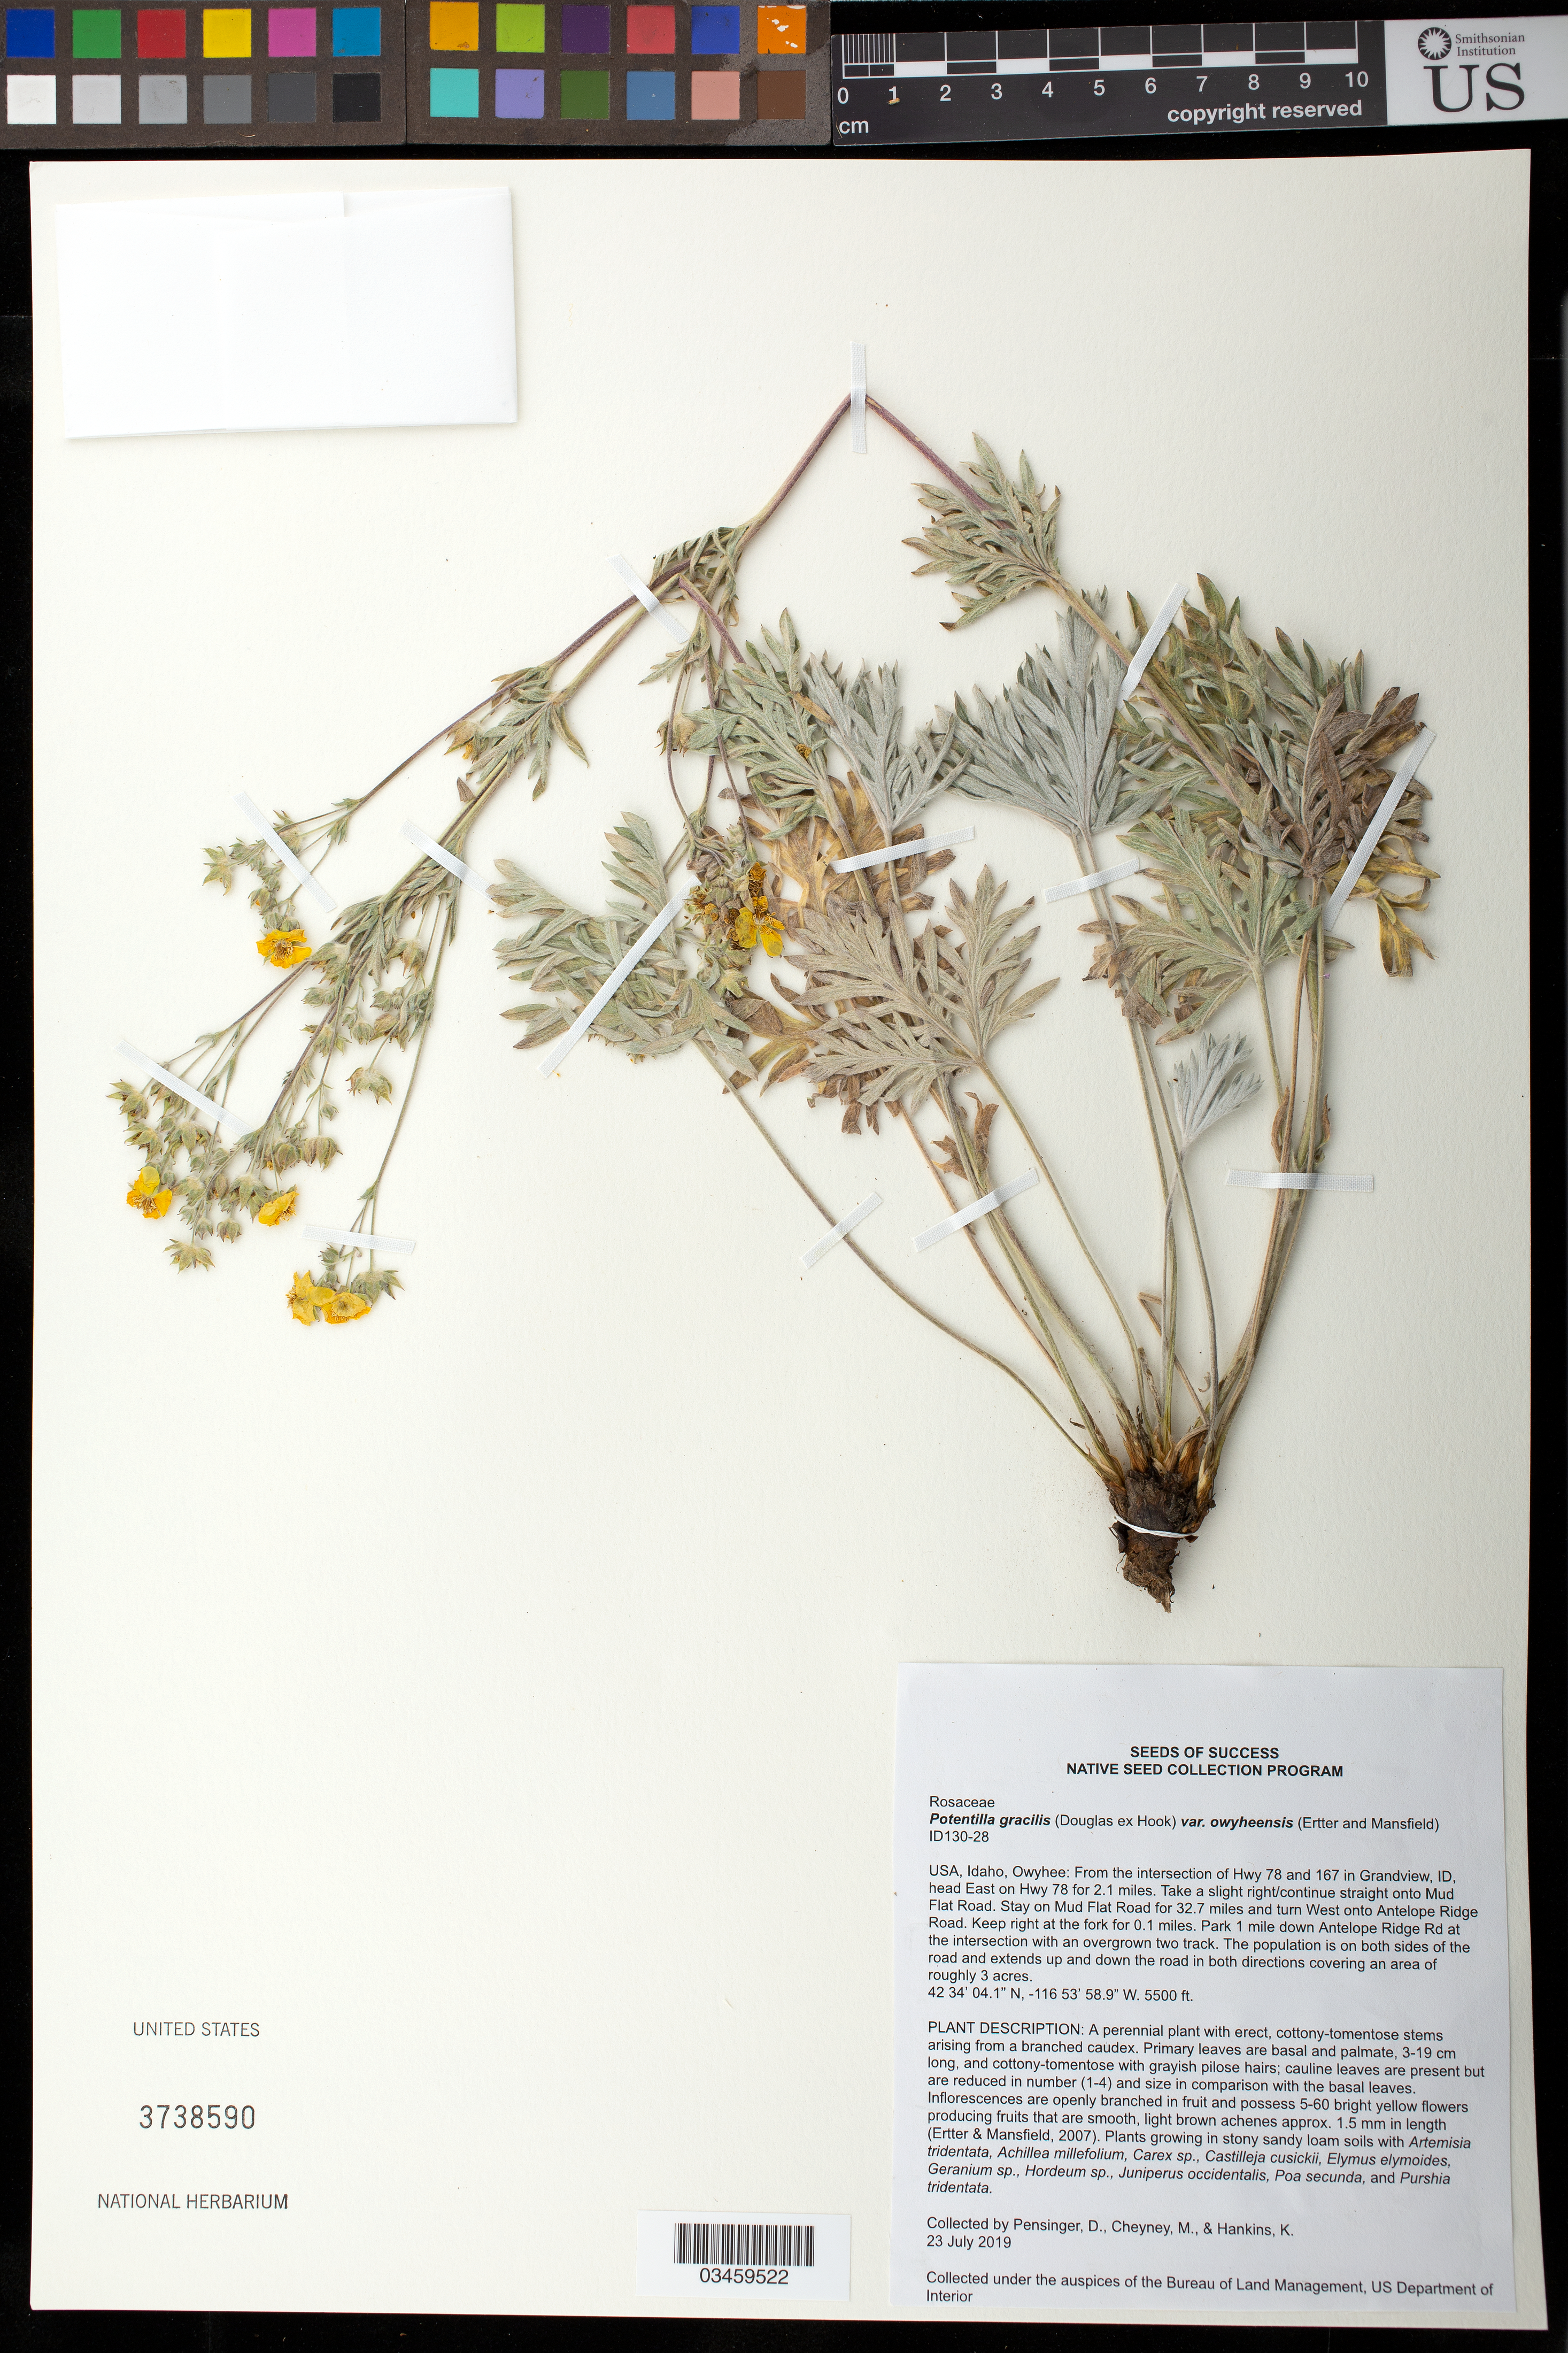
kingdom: Plantae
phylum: Tracheophyta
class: Magnoliopsida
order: Rosales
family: Rosaceae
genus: Potentilla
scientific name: Potentilla gracilis var. owyheensis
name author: Ertter & Mansfield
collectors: D. Pensinger, M. Cheyne & K. Hankins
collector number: ID130-28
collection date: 2019-07-23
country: United States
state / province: Idaho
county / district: Owyhee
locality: From Grandview at the intersection of Hwy 167 and Hwy 78, head E on Hwy 78 for 2.1 mi, then onto Mud Flat Rd, coninue for 32.7 mi, turn W onto Antelope Ridge road 0.1 mi., keep right and 1 mi down Antelope Ridge Rd at the intersection with two track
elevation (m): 1676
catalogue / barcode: US 3738590